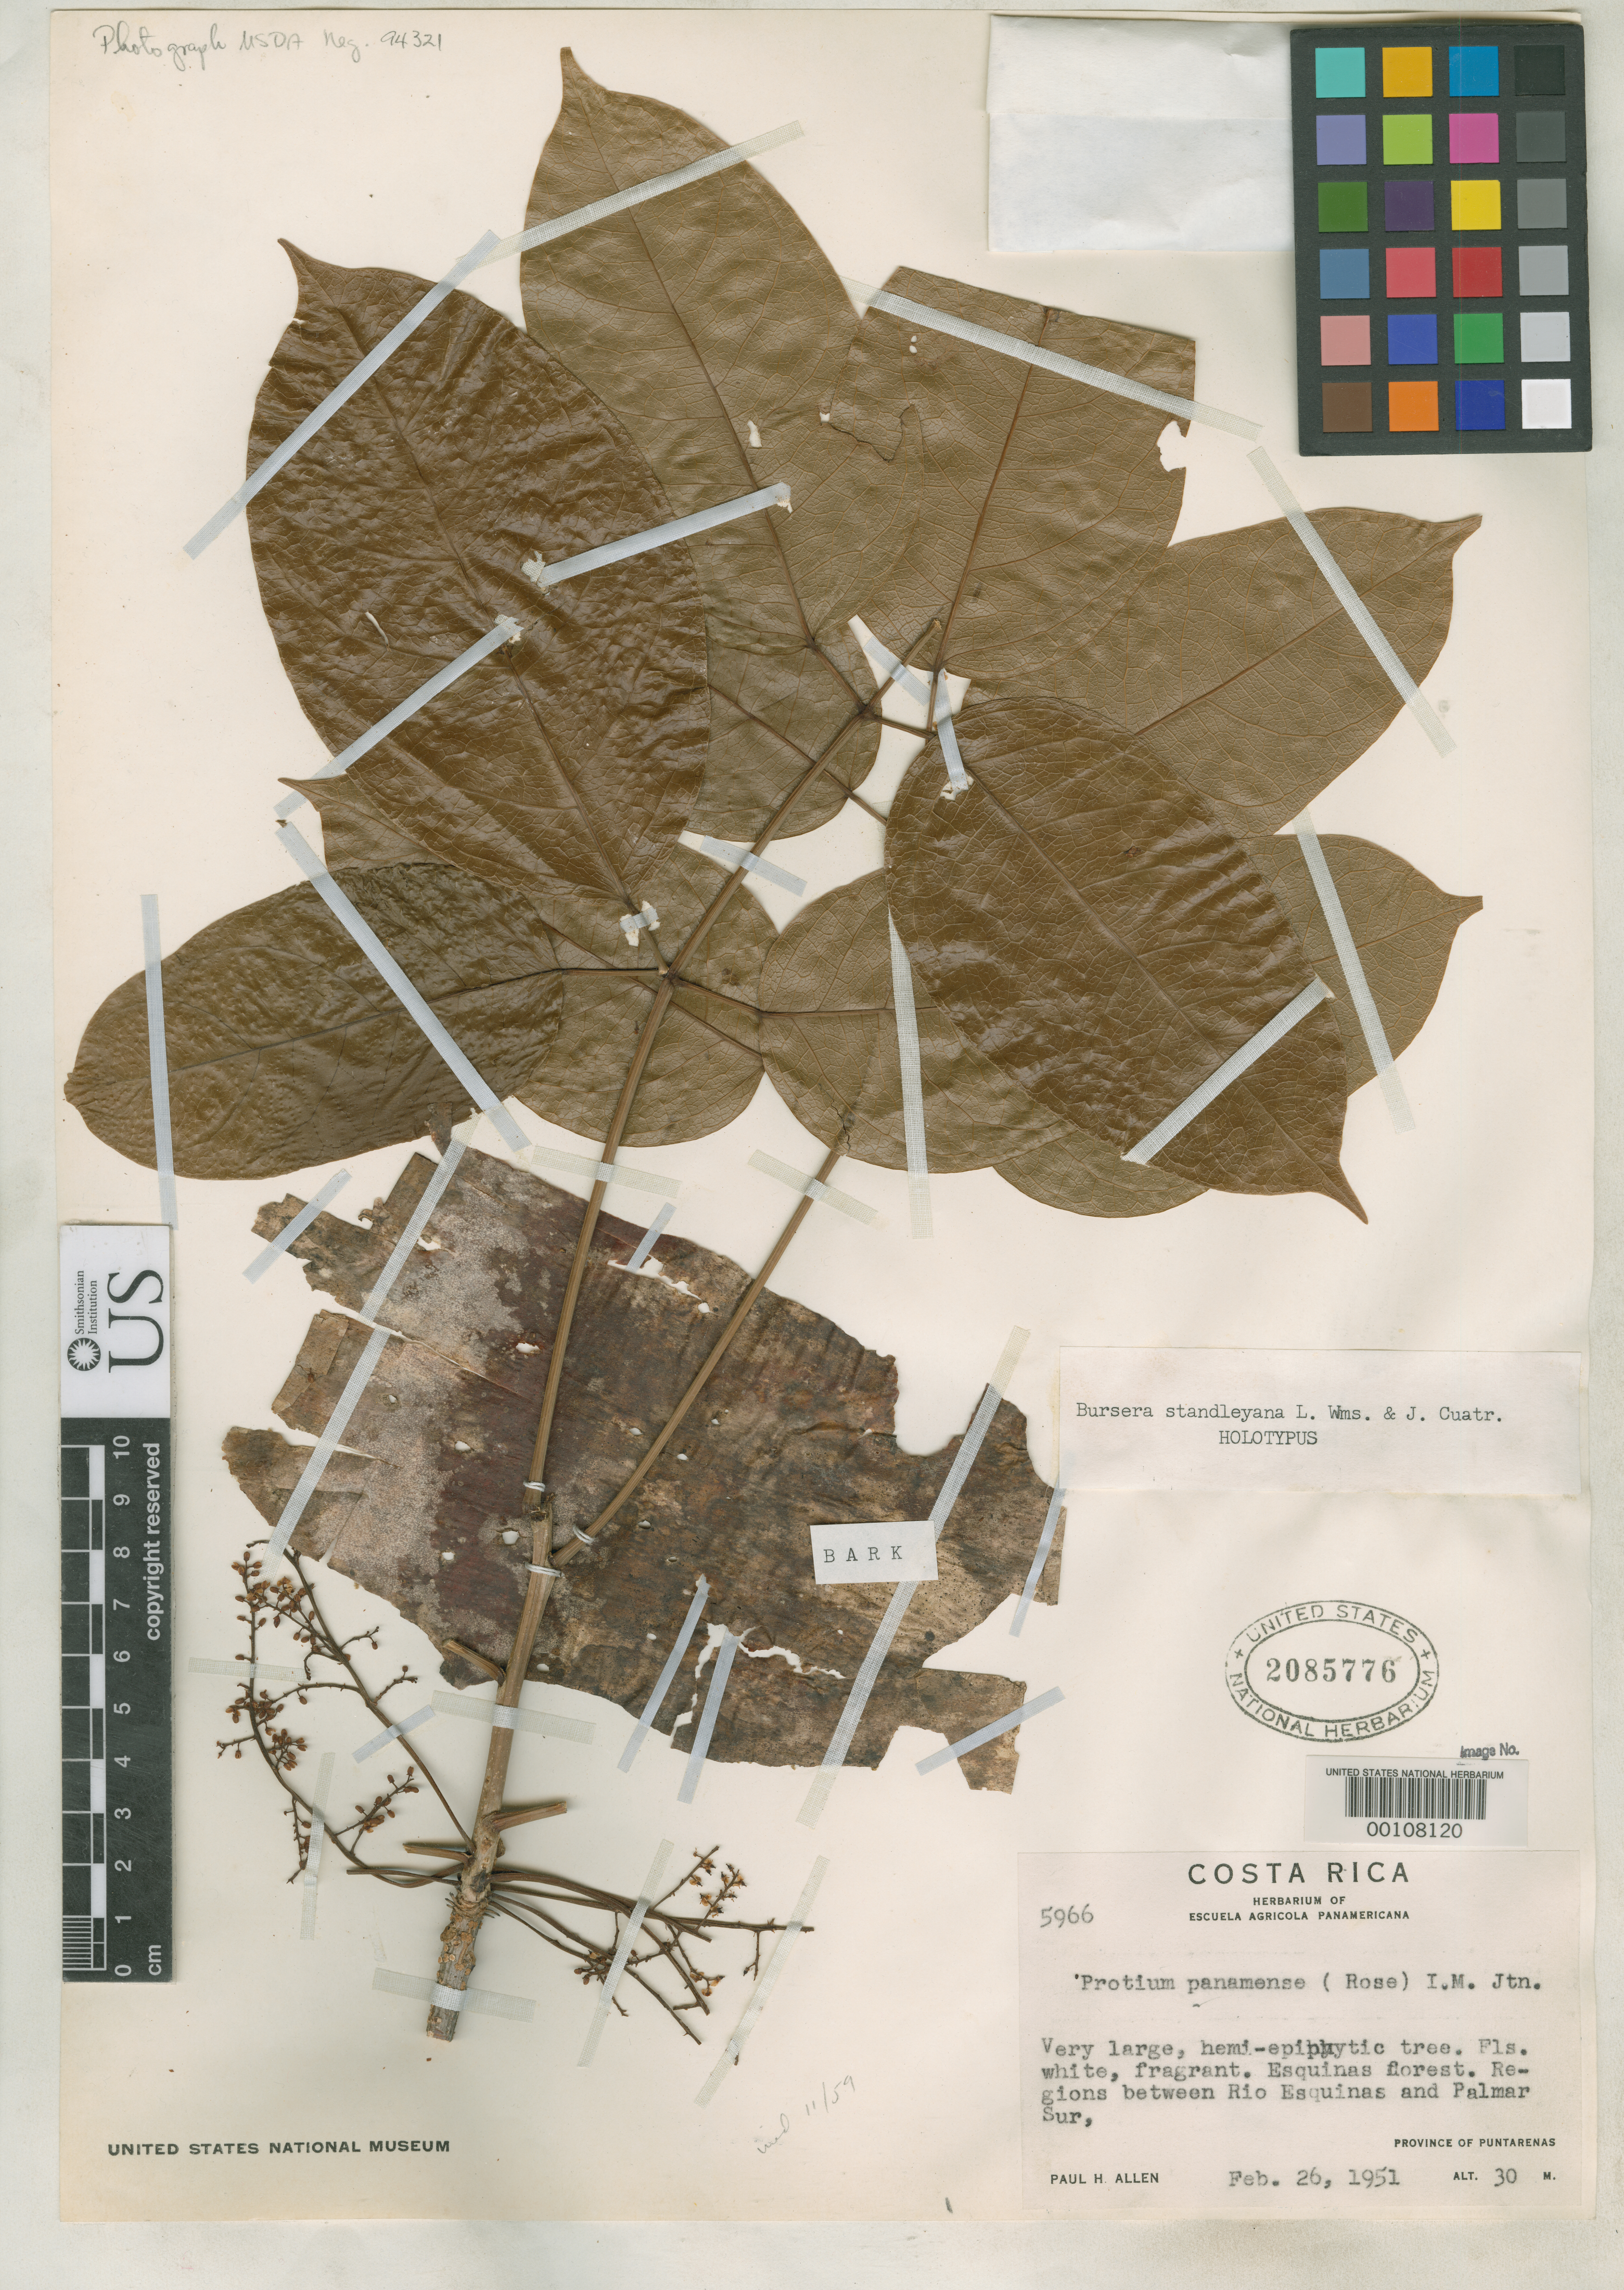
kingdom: Plantae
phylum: Tracheophyta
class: Magnoliopsida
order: Sapindales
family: Burseraceae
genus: Bursera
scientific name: Bursera standleyana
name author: L.O. Williams & Cuatrec.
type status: Holotype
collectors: P. H. Allen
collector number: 5966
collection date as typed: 26 Feb 1951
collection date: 1951-02-26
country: Costa Rica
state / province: Puntarenas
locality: Regions between Rio Esquinas & Palmar Sur.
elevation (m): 30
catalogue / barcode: US 2085776